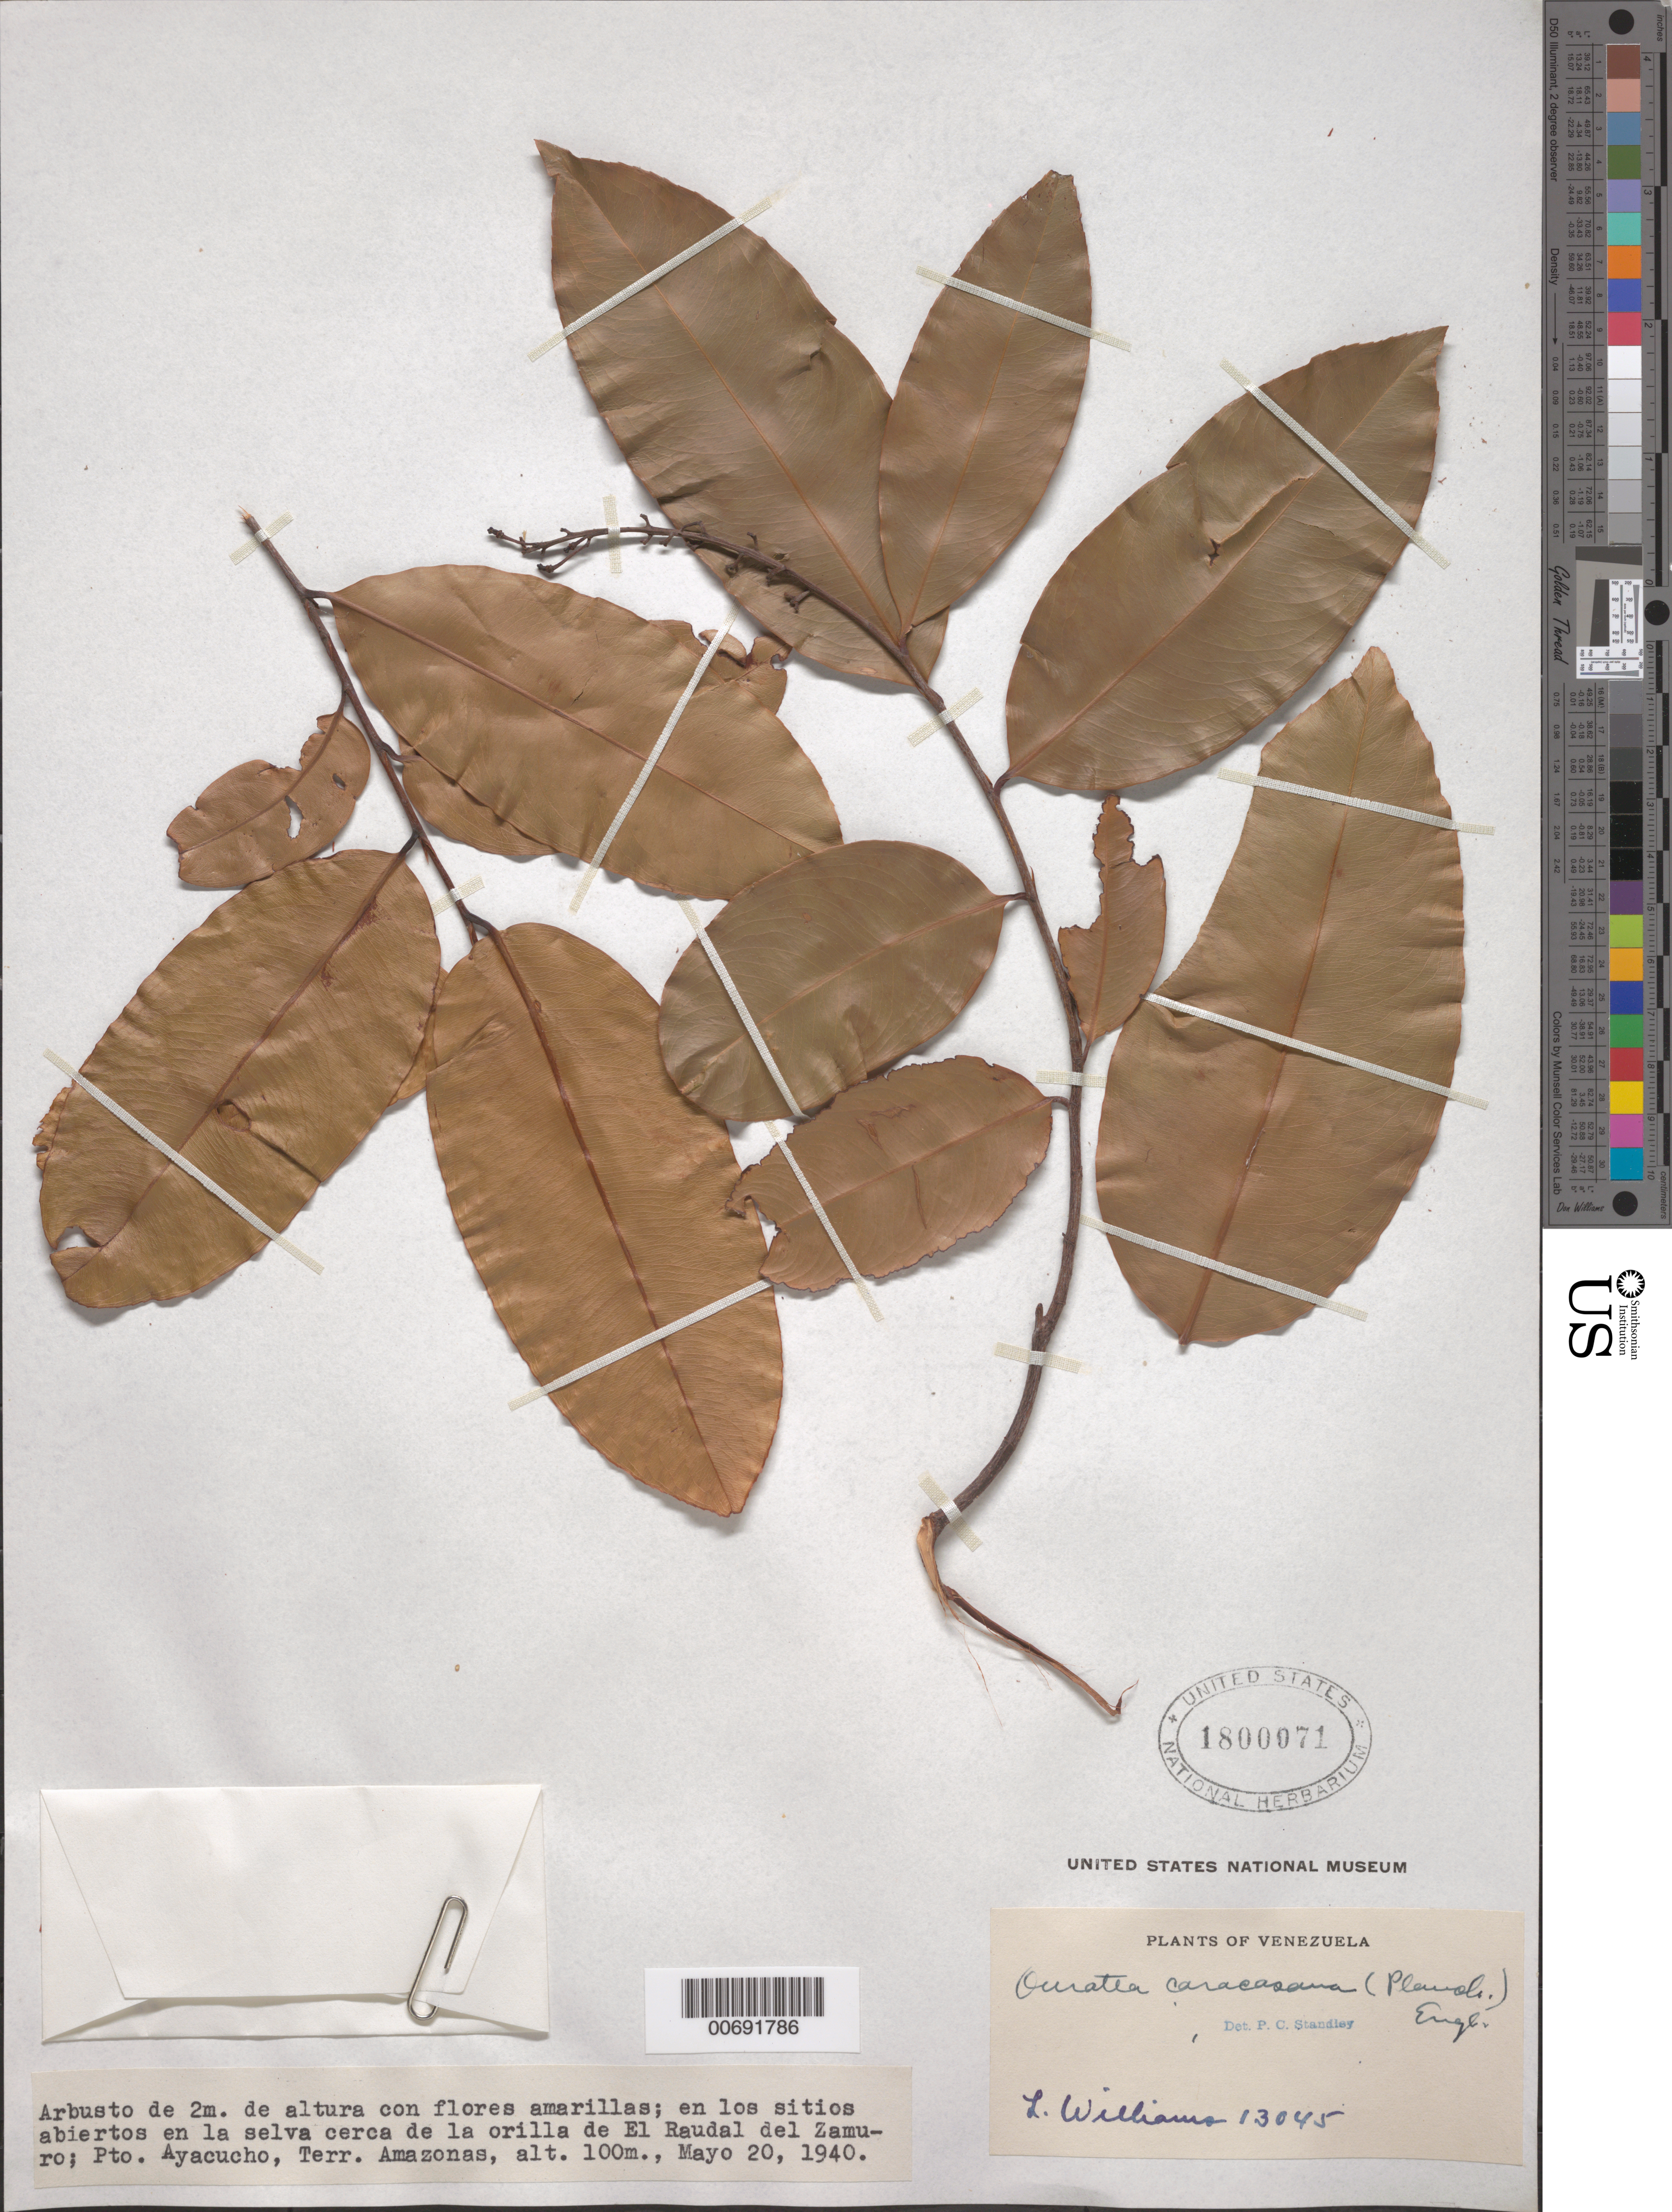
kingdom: Plantae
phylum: Tracheophyta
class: Magnoliopsida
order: Malpighiales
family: Ochnaceae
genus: Ouratea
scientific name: Ouratea ayacuchae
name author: Maguire & Steyerm.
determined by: Dorr, L. J., (BOT), Smithsonian Institution - National Museum of Natural History (UNITED STATES)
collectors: Ll. Williams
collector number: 13045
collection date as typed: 20-May-40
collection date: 1940-05-20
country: Venezuela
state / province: Amazonas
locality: Puerto Ayacucho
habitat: Sitios abiertos en la selva cerca de la rilla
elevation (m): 100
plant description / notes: Paratype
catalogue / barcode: US 1800071